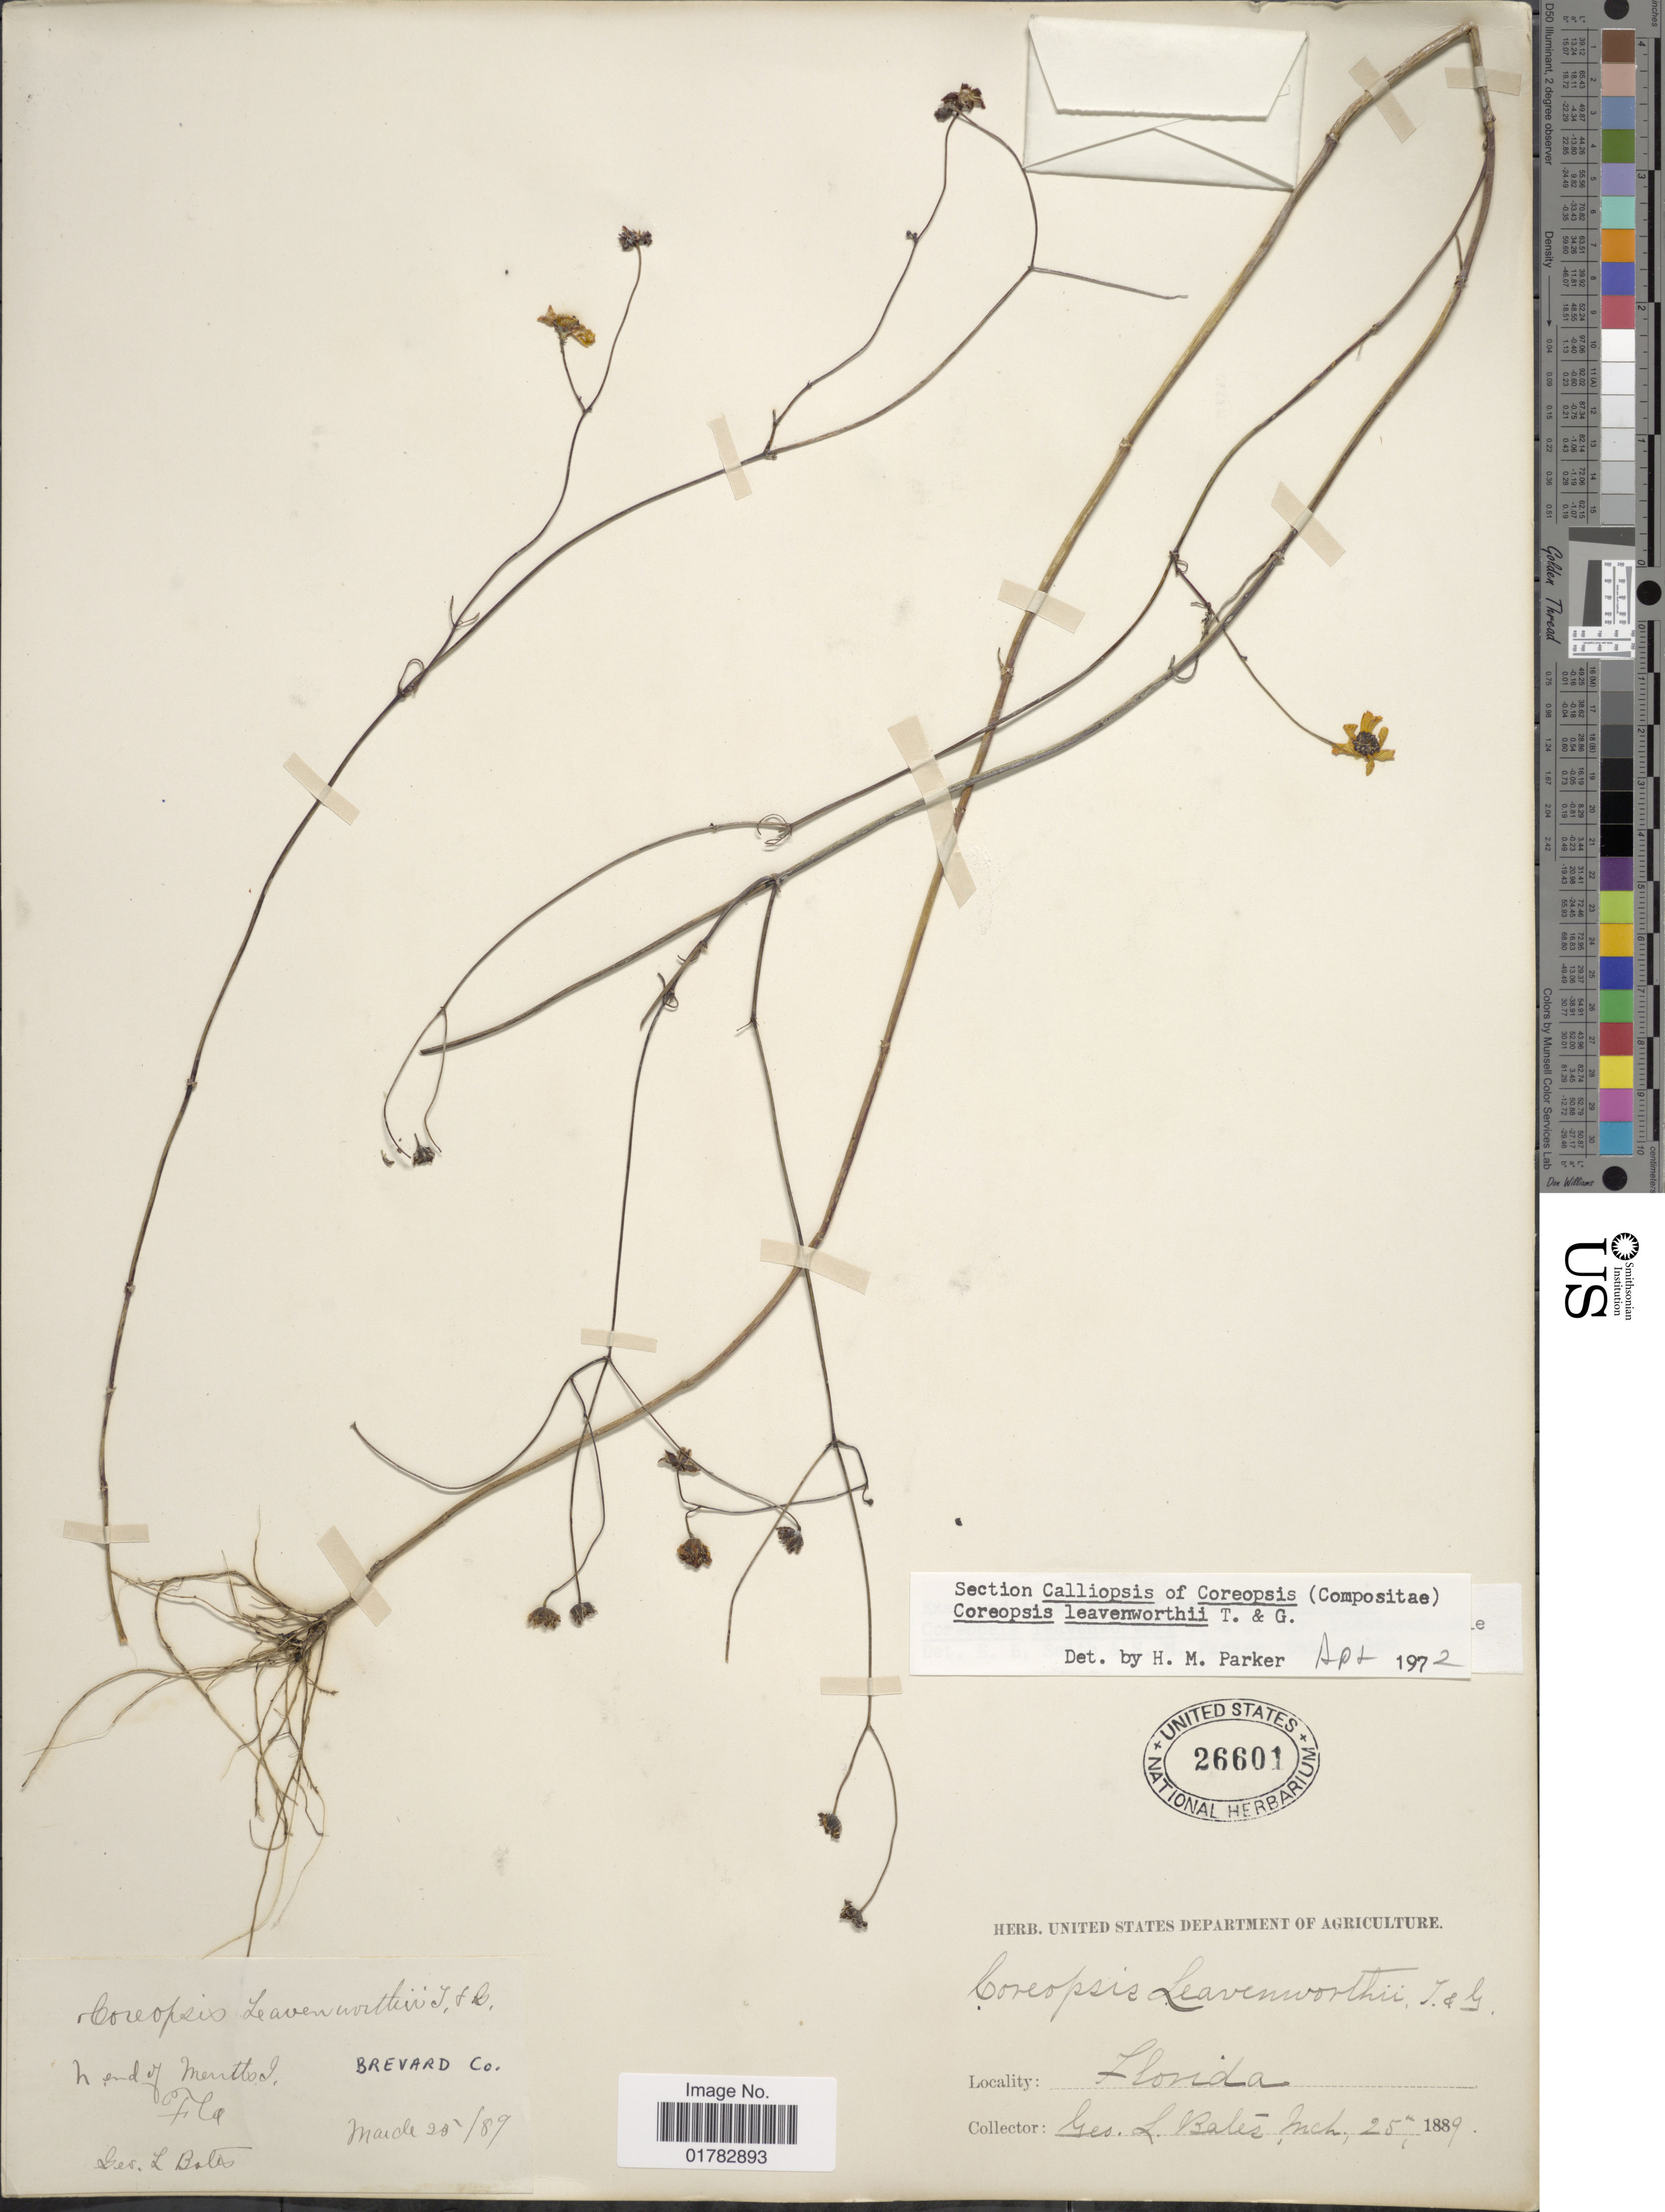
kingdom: Plantae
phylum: Tracheophyta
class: Magnoliopsida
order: Asterales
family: Asteraceae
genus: Coreopsis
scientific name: Coreopsis leavenworthii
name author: Torr. & A. Gray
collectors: G. Bates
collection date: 1889-03-25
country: United States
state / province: Florida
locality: Brevard Co., N end of Meritts I.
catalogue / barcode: US 26601